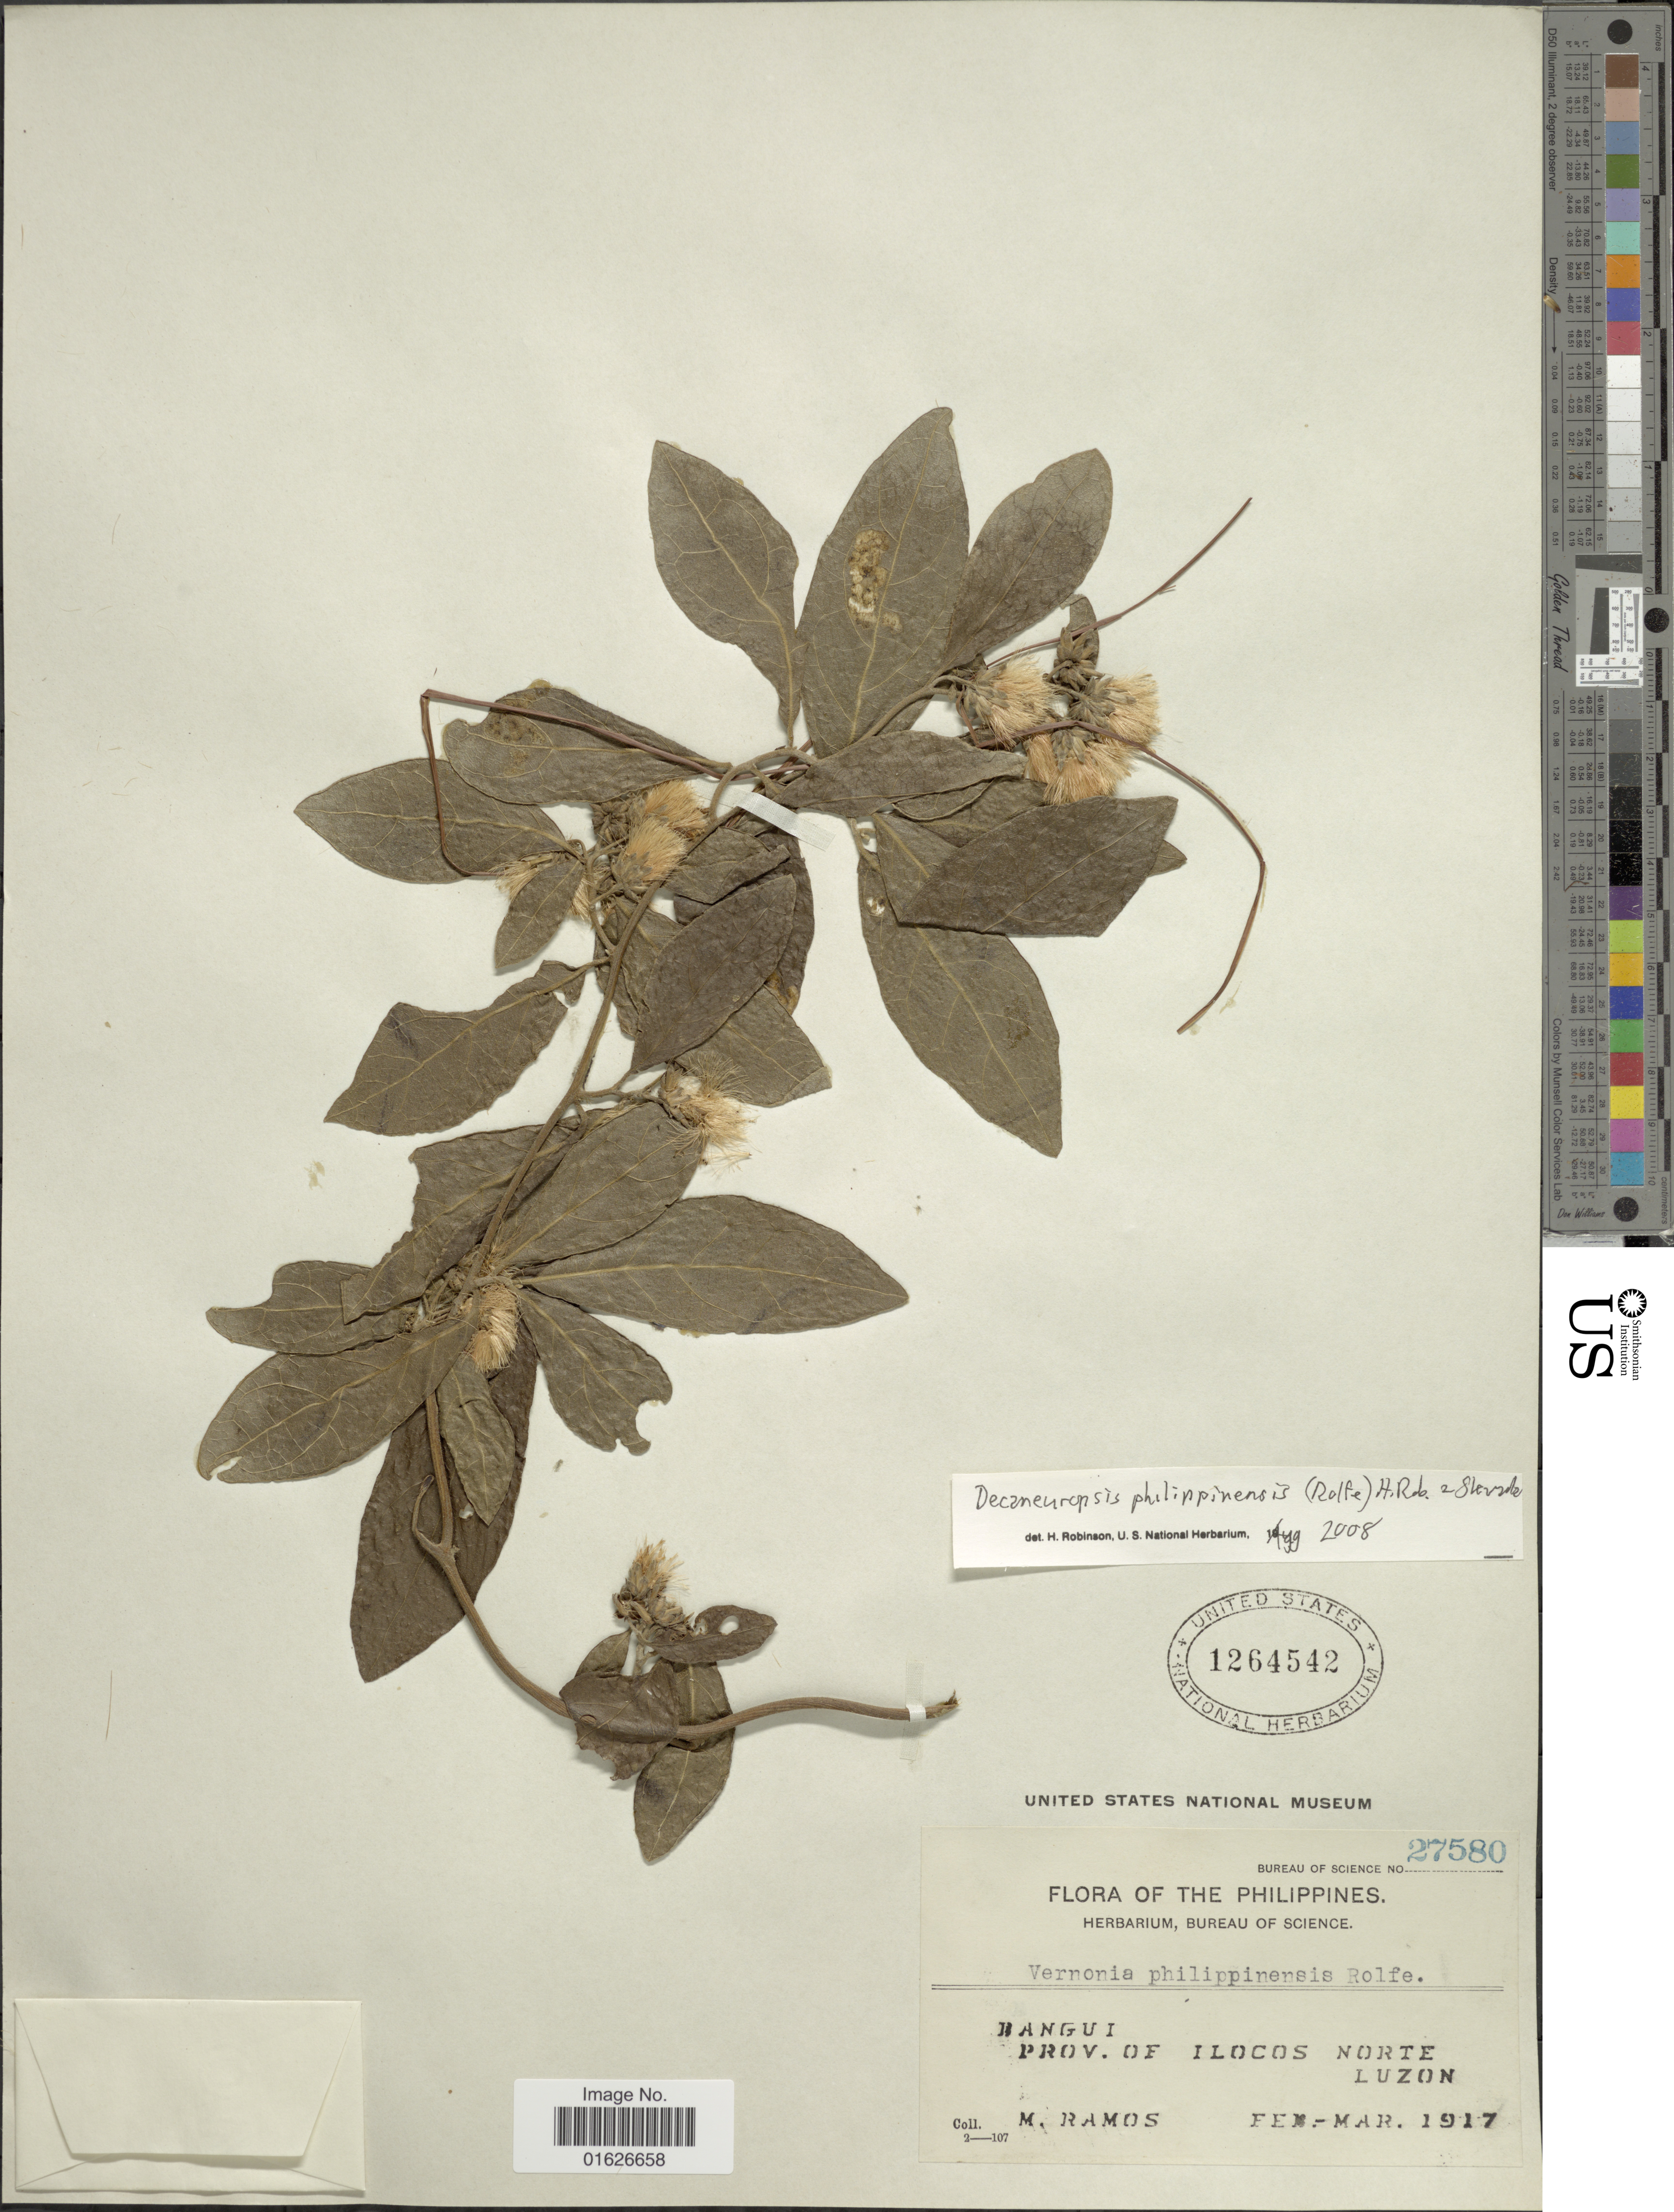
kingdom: Plantae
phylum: Tracheophyta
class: Magnoliopsida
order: Asterales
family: Asteraceae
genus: Decaneuropsis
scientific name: Decaneuropsis philippinensis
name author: (Rolfe) H. Rob. & Skvarla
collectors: M. Ramos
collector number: Bureau of Science 27580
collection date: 1917-02/1917-03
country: Philippines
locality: Bangui, Prov of ILocos Norte Luzon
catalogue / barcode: US 1264542